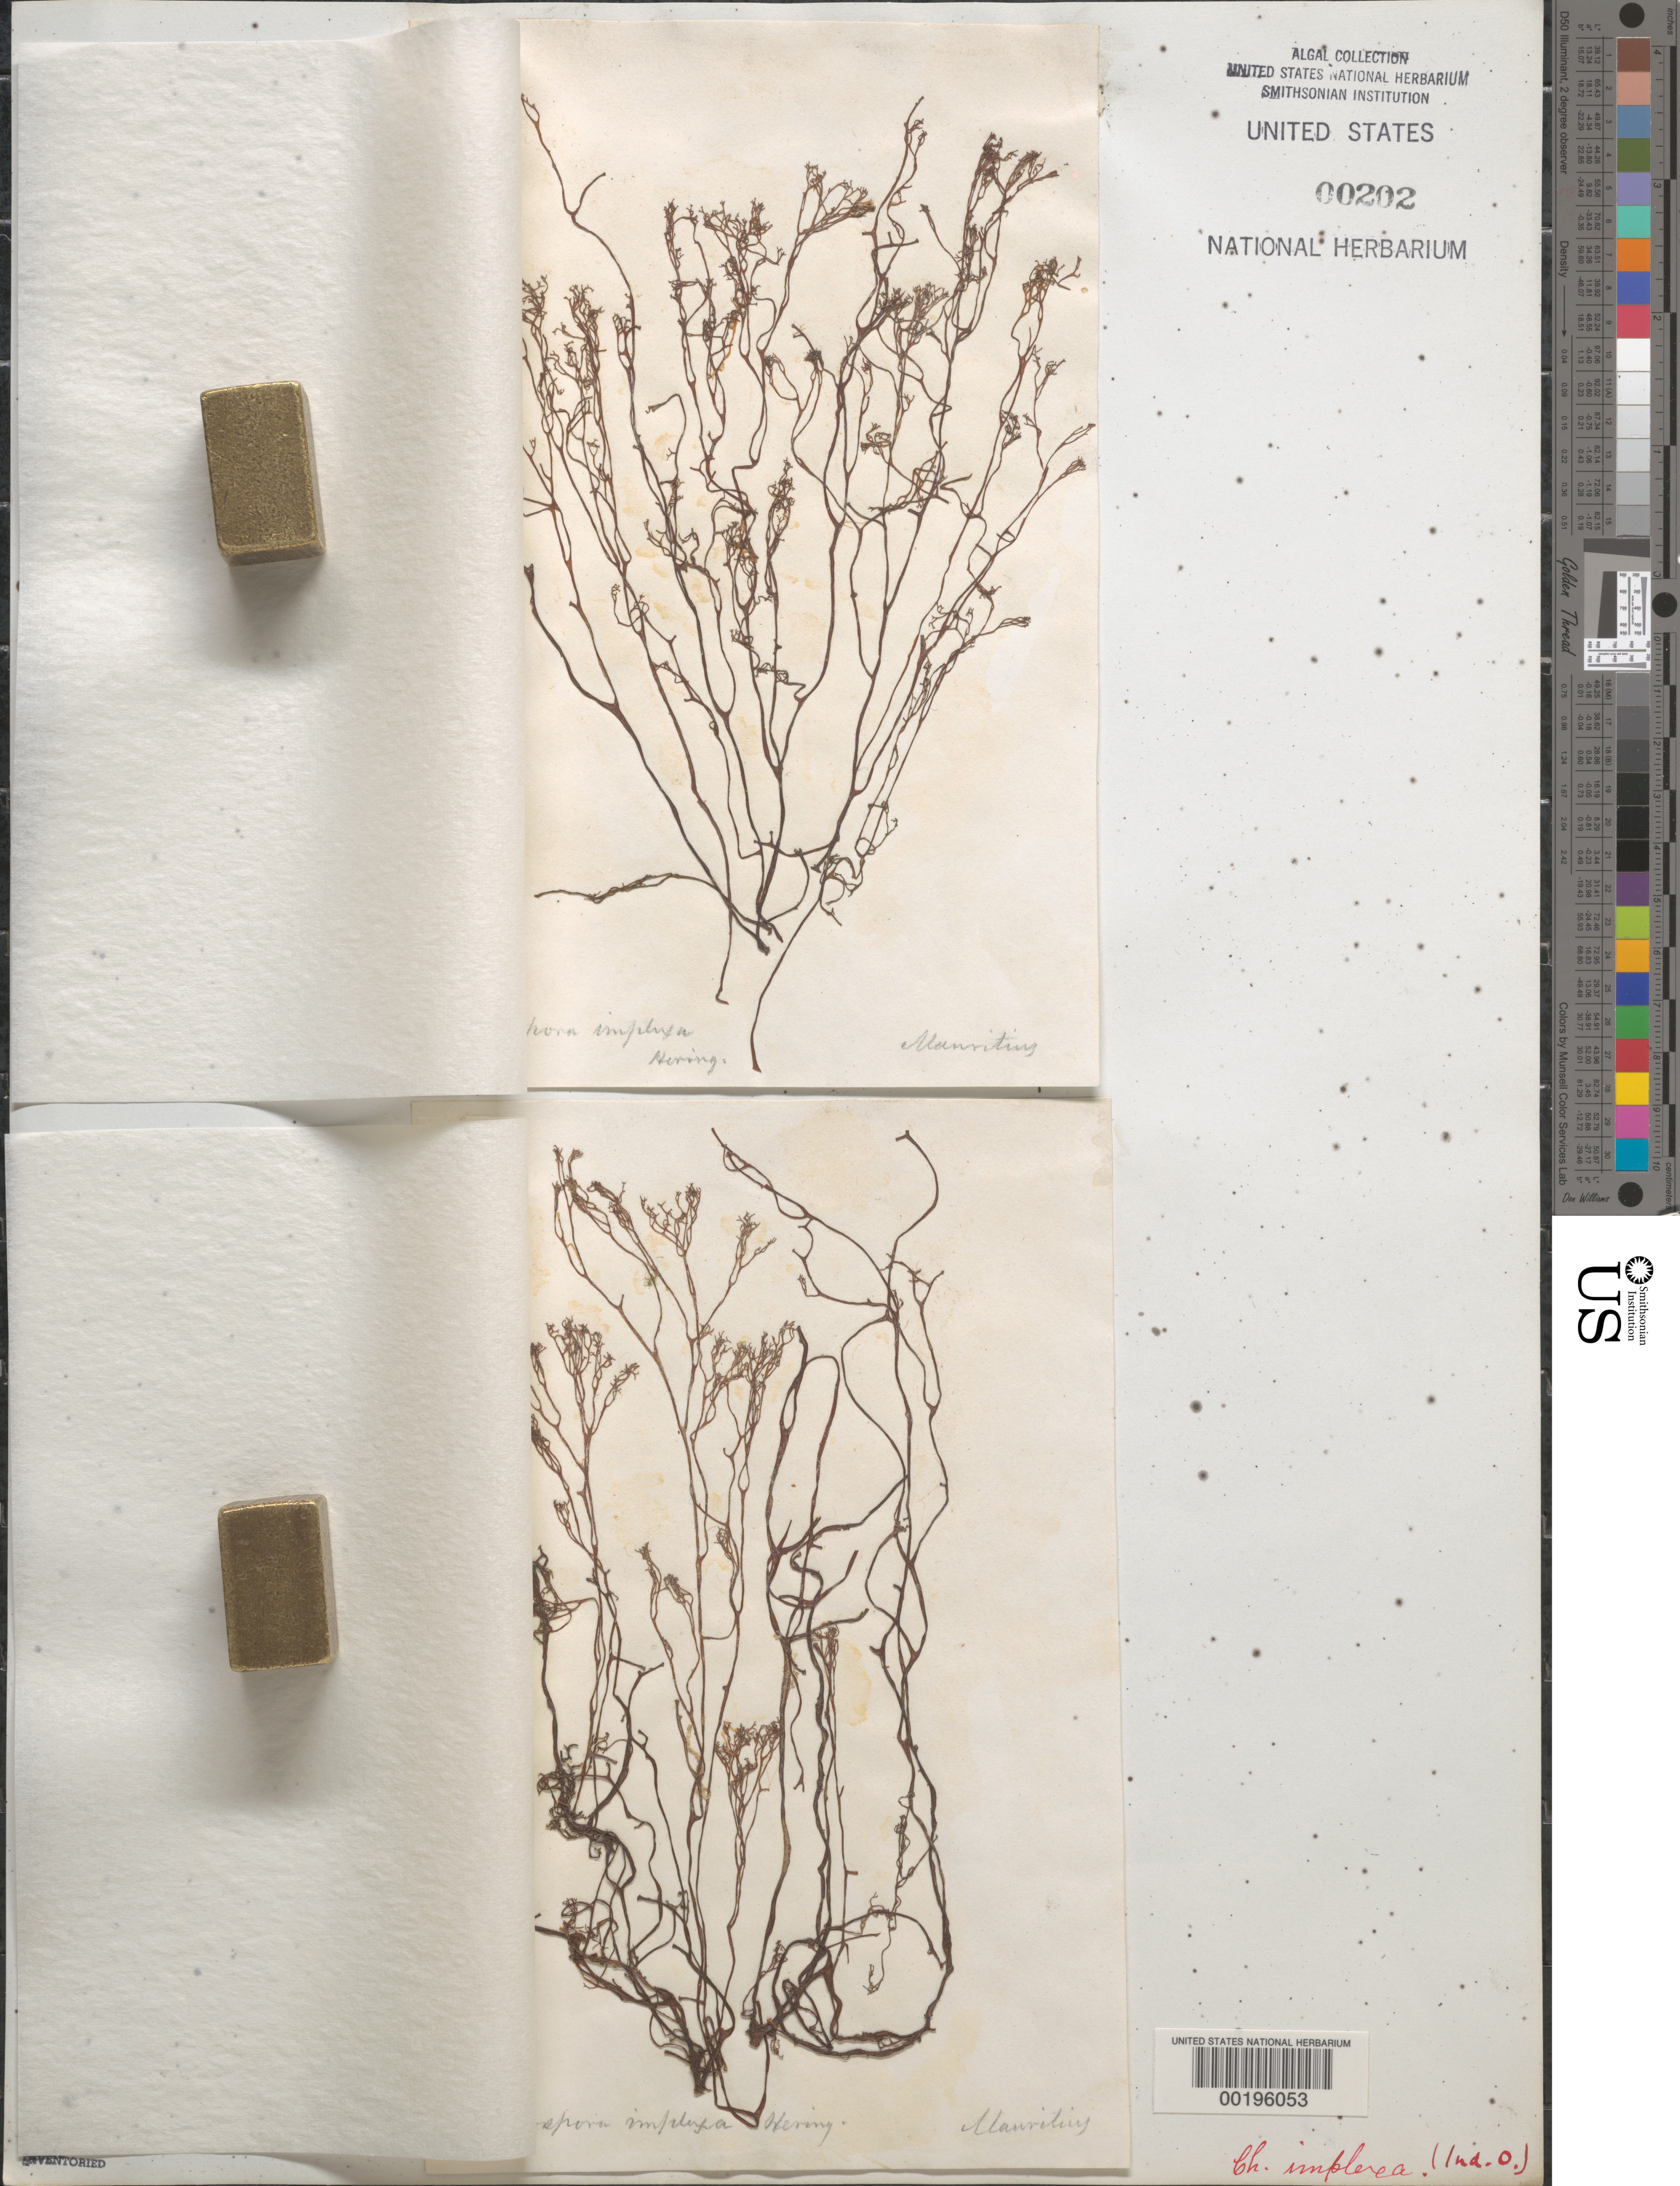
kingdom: Chromista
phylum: Ochrophyta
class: Phaeophyceae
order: Scytosiphonales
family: Scytosiphonaceae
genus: Pseudochnoospora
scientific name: Pseudochnoospora implexa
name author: (J. Agardh) Santiañez et al.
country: Mauritius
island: Mauritius Island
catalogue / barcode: US 202